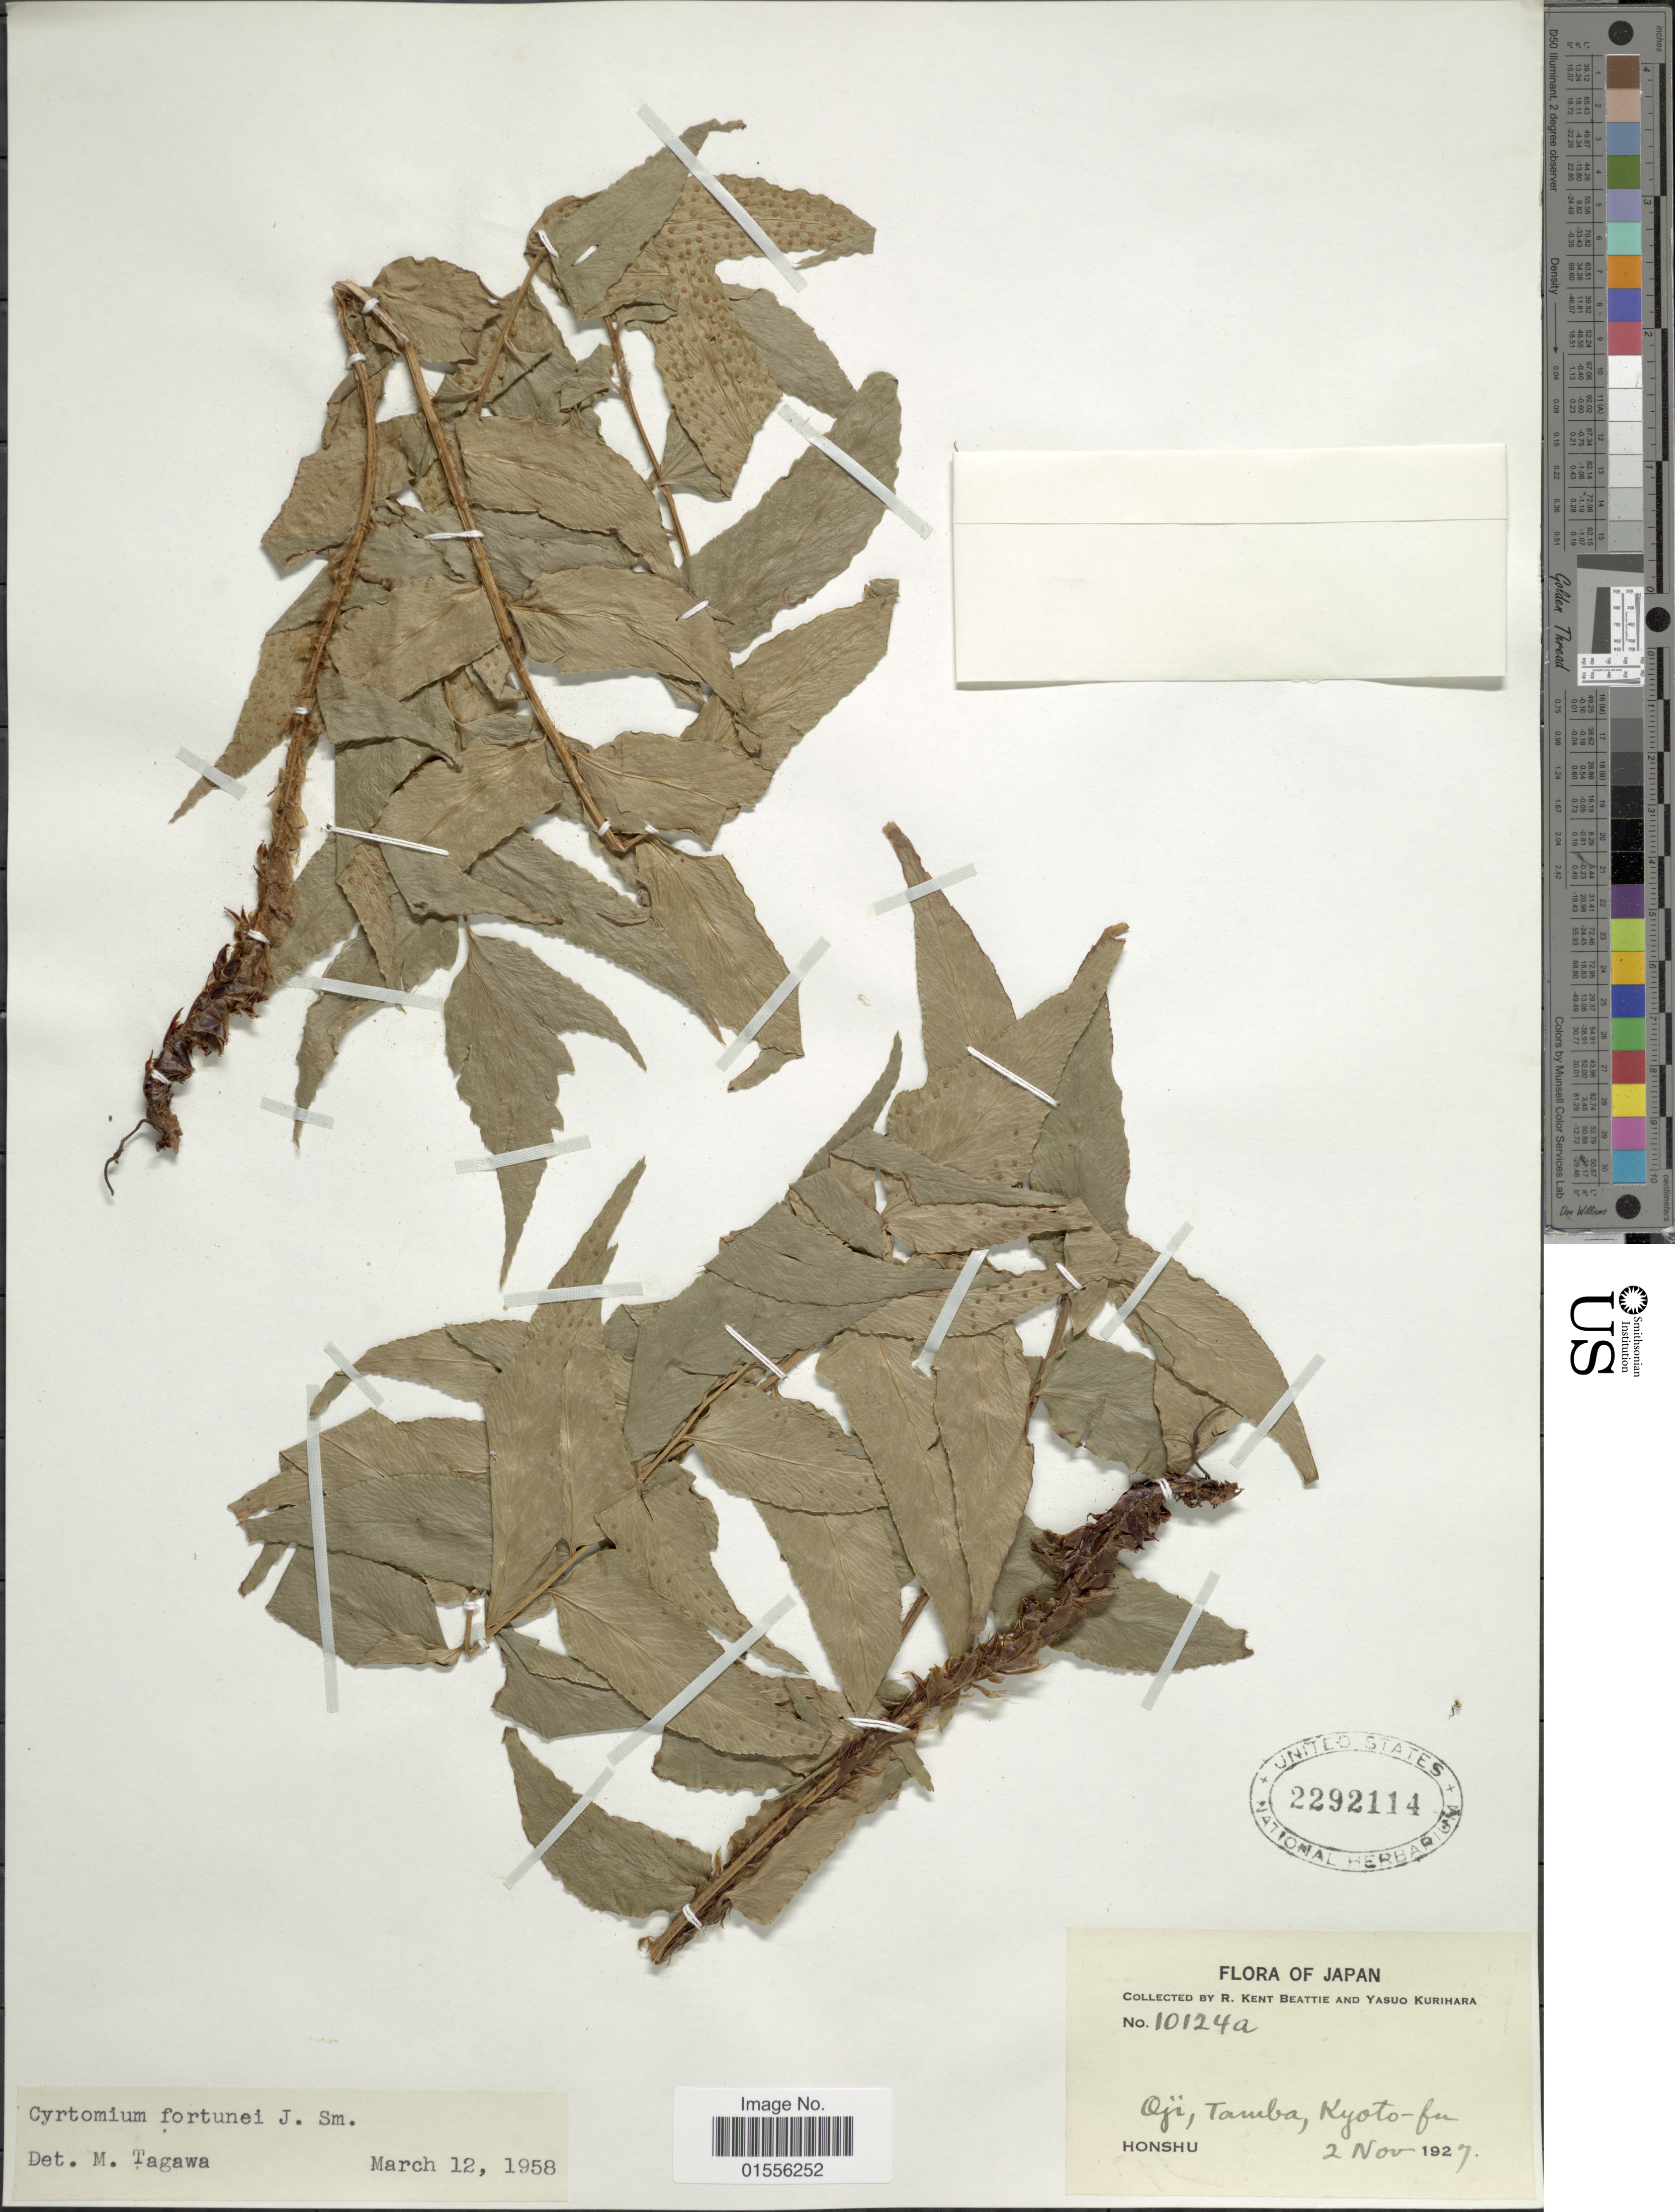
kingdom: Plantae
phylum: Tracheophyta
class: Polypodiopsida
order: Polypodiales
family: Dryopteridaceae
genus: Cyrtomium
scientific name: Cyrtomium fortunei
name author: J. Sm.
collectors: R. K. Beattie & Y. Kurihara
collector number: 10124a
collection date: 1927-11-02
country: Japan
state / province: Kyoto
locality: Oji, Tamba, Kyoto-fu, Honshu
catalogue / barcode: US 2292114